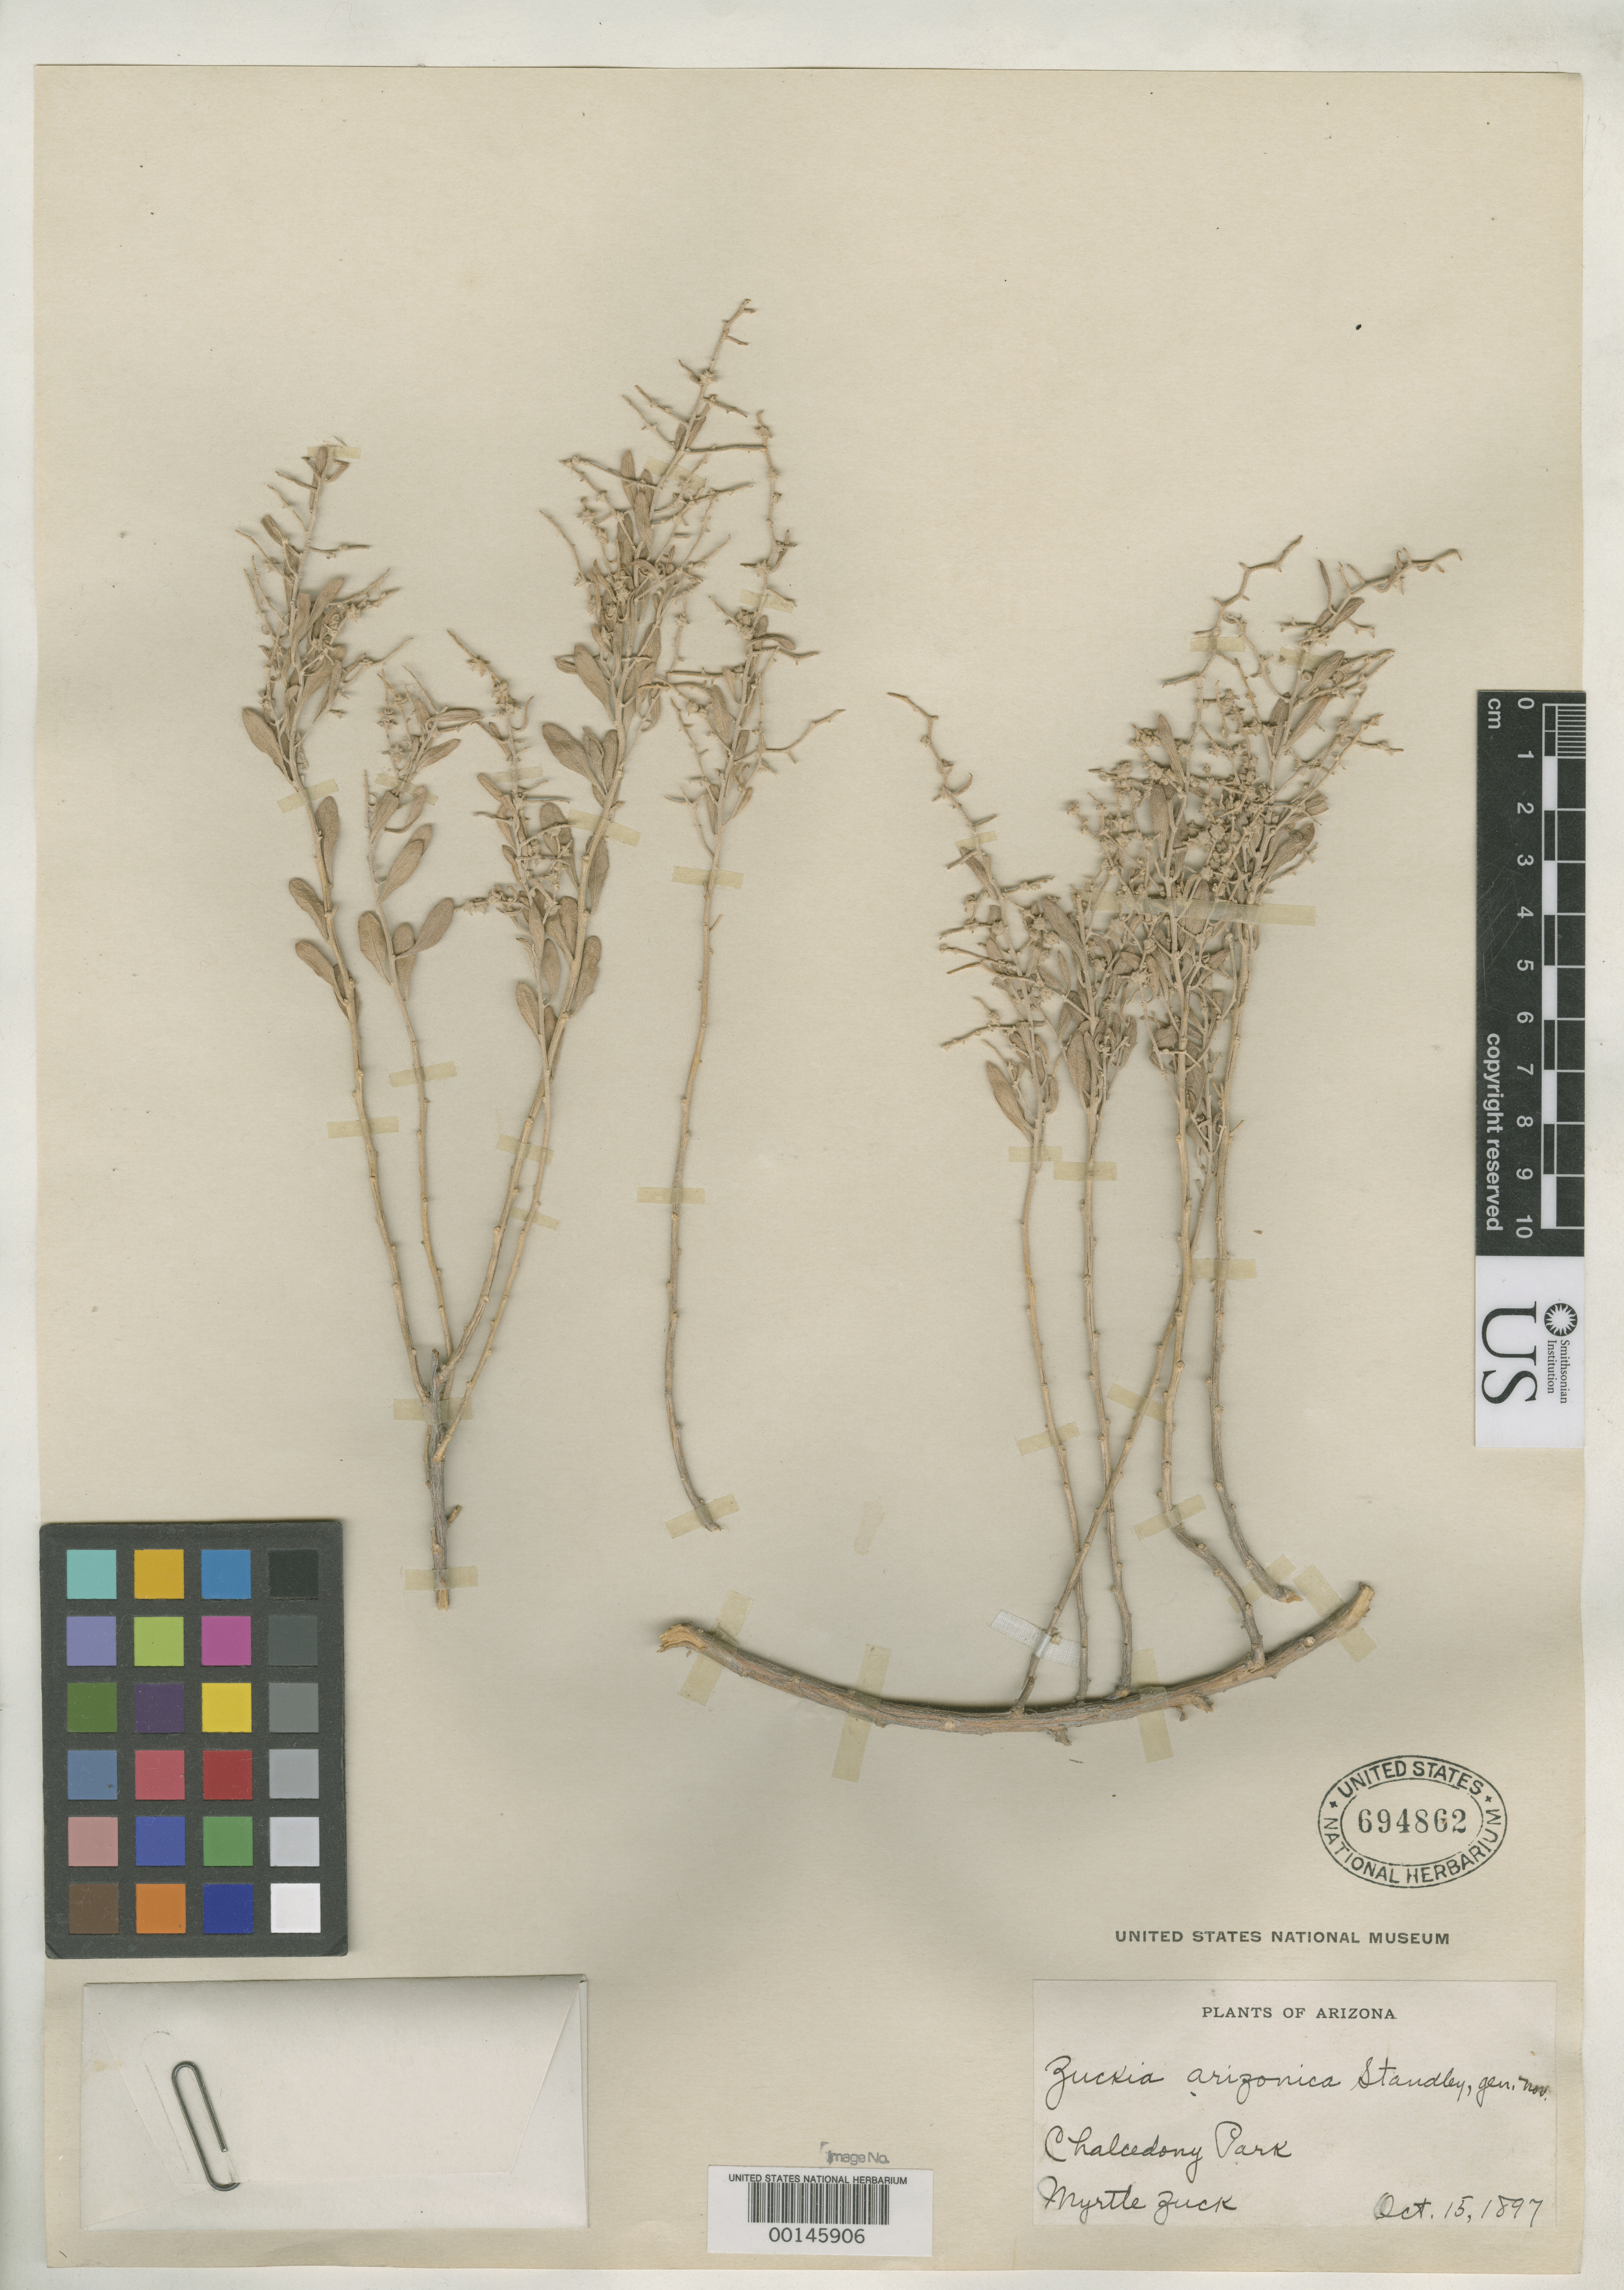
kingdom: Plantae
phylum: Tracheophyta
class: Magnoliopsida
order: Caryophyllales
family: Amaranthaceae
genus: Zuckia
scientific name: Zuckia arizonica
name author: Standl.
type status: Isotype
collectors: M. Zuck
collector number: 39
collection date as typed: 15 Oct 1897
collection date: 1897-10-15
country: United States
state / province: Arizona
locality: Chalcedony Park, (the Petrified Forest), 18 mi of Holbrook.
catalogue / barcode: US 694862